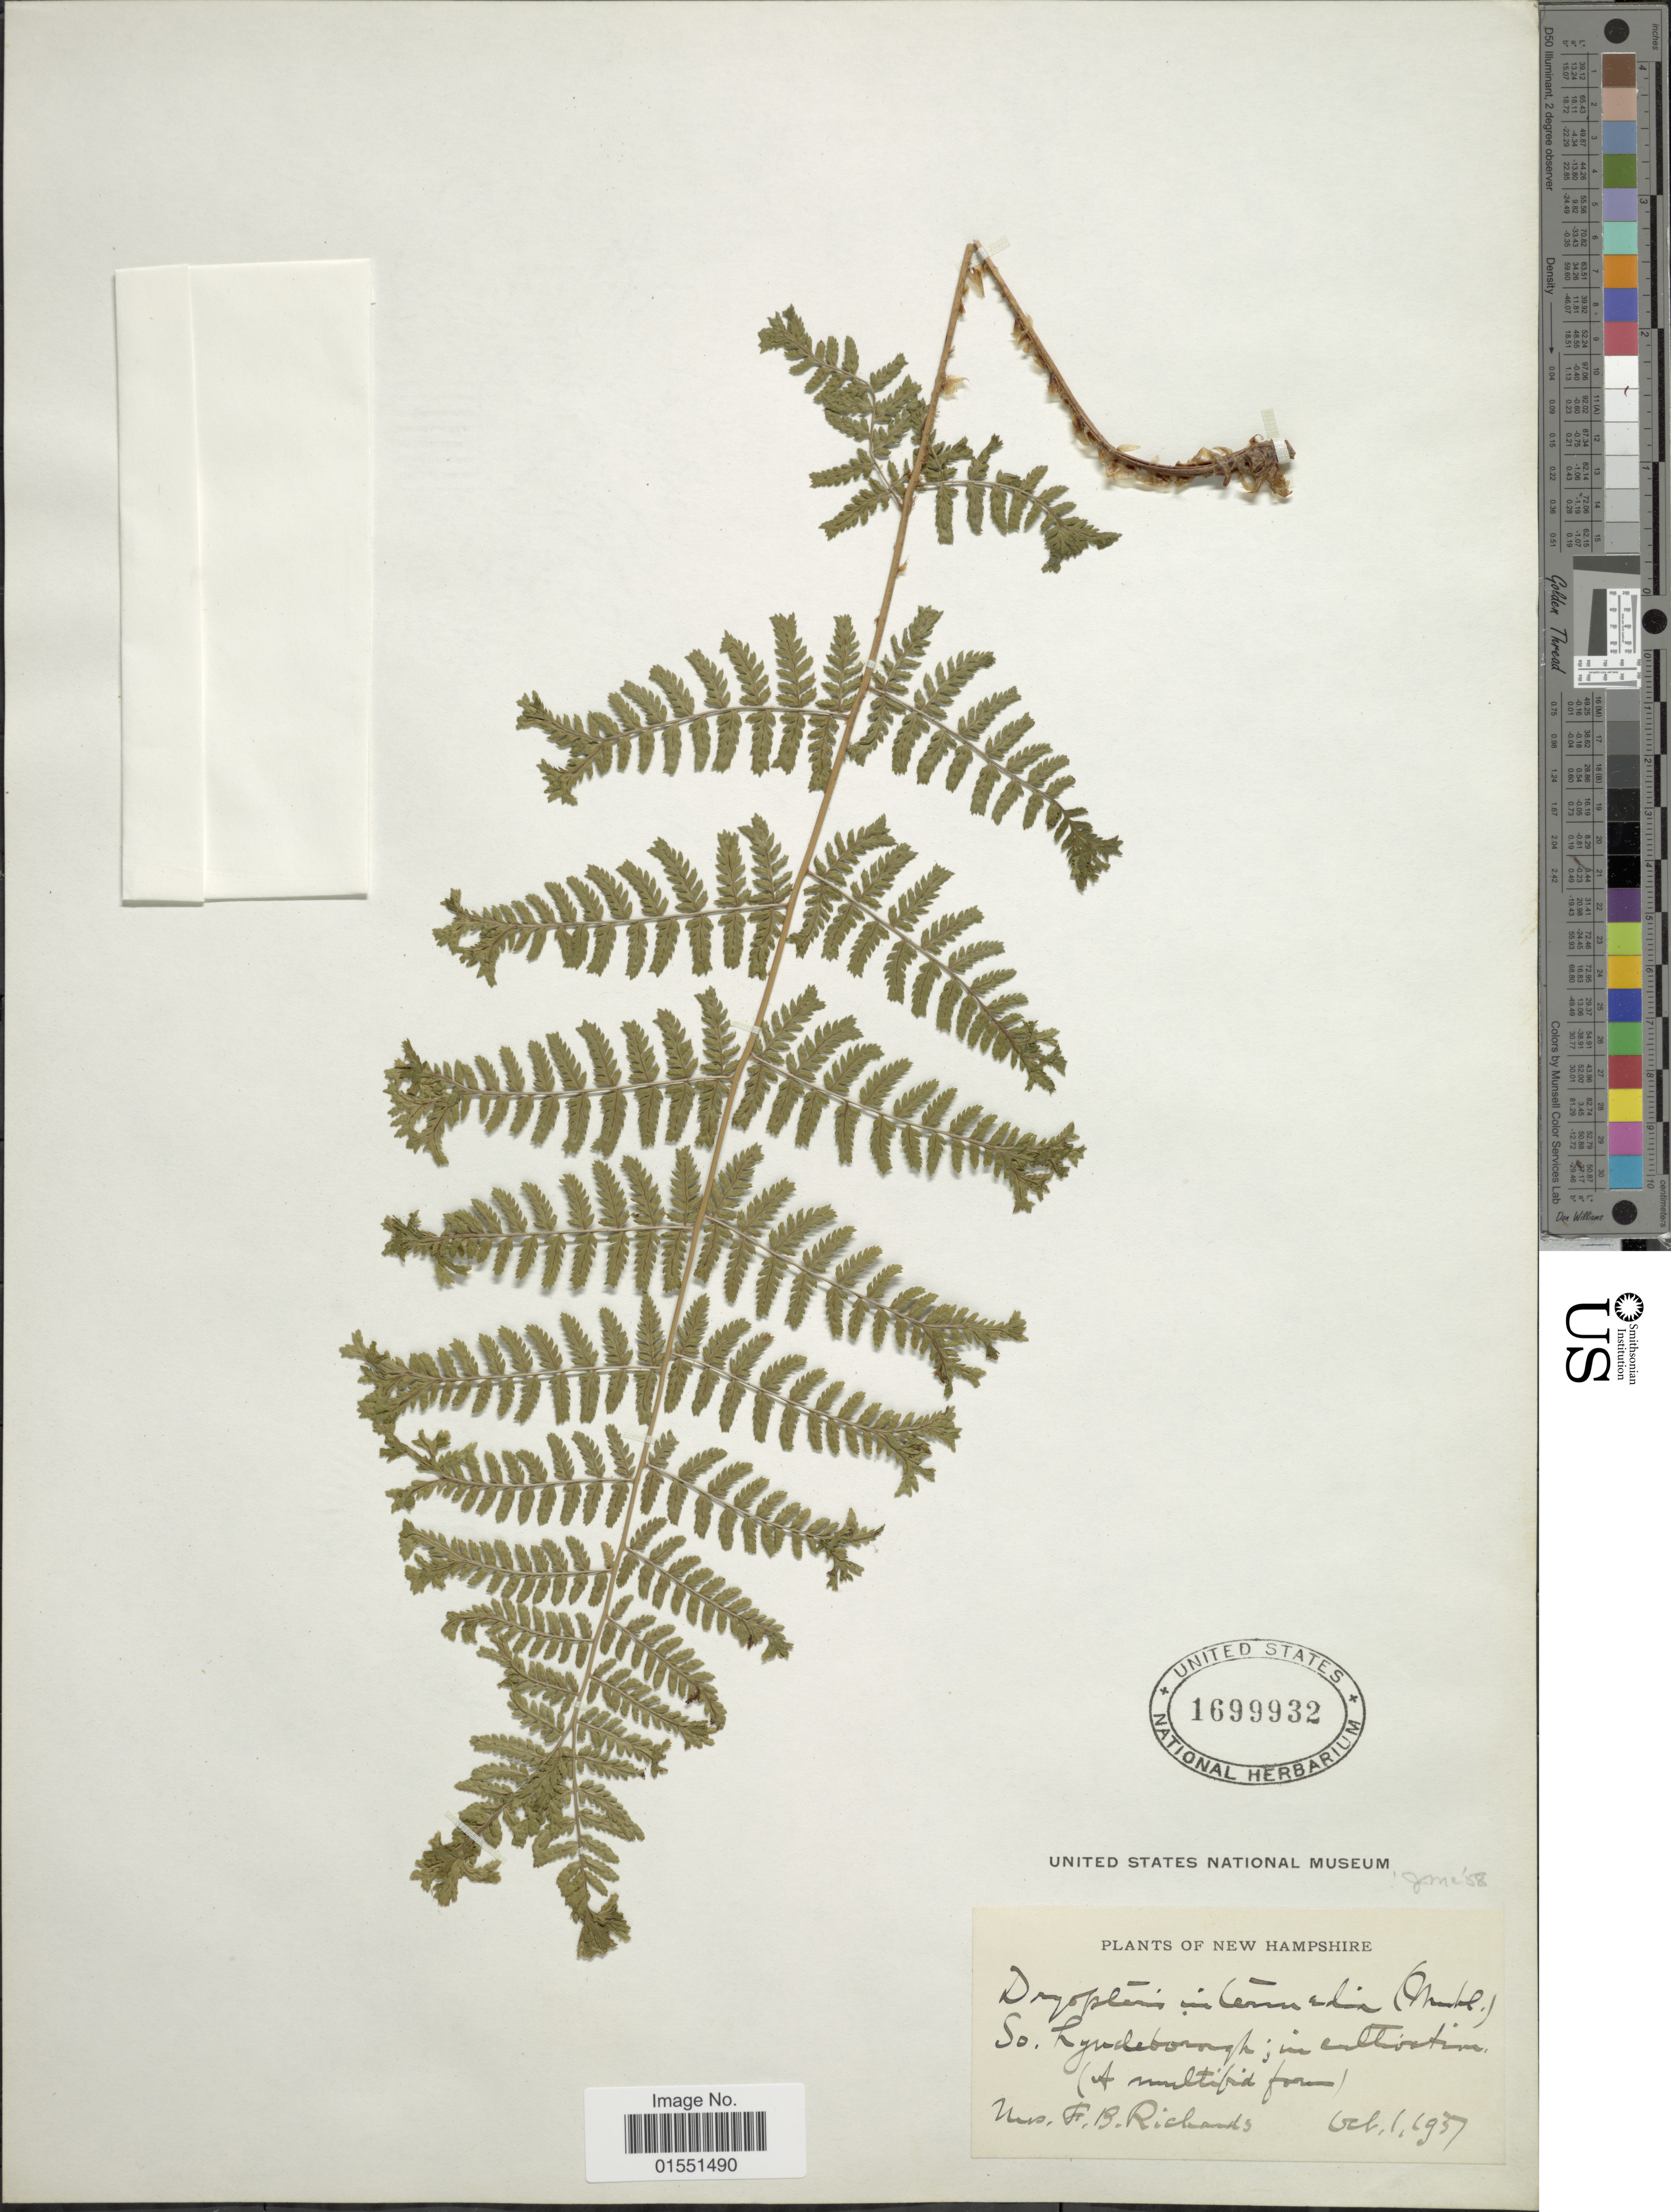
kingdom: Plantae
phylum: Tracheophyta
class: Polypodiopsida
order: Polypodiales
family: Dryopteridaceae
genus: Dryopteris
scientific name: Dryopteris intermedia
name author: (Muhl.) A. Gray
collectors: F. Richards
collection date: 1937-10-01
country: United States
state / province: New Hampshire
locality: So. Lyndeborough.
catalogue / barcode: US 1699932